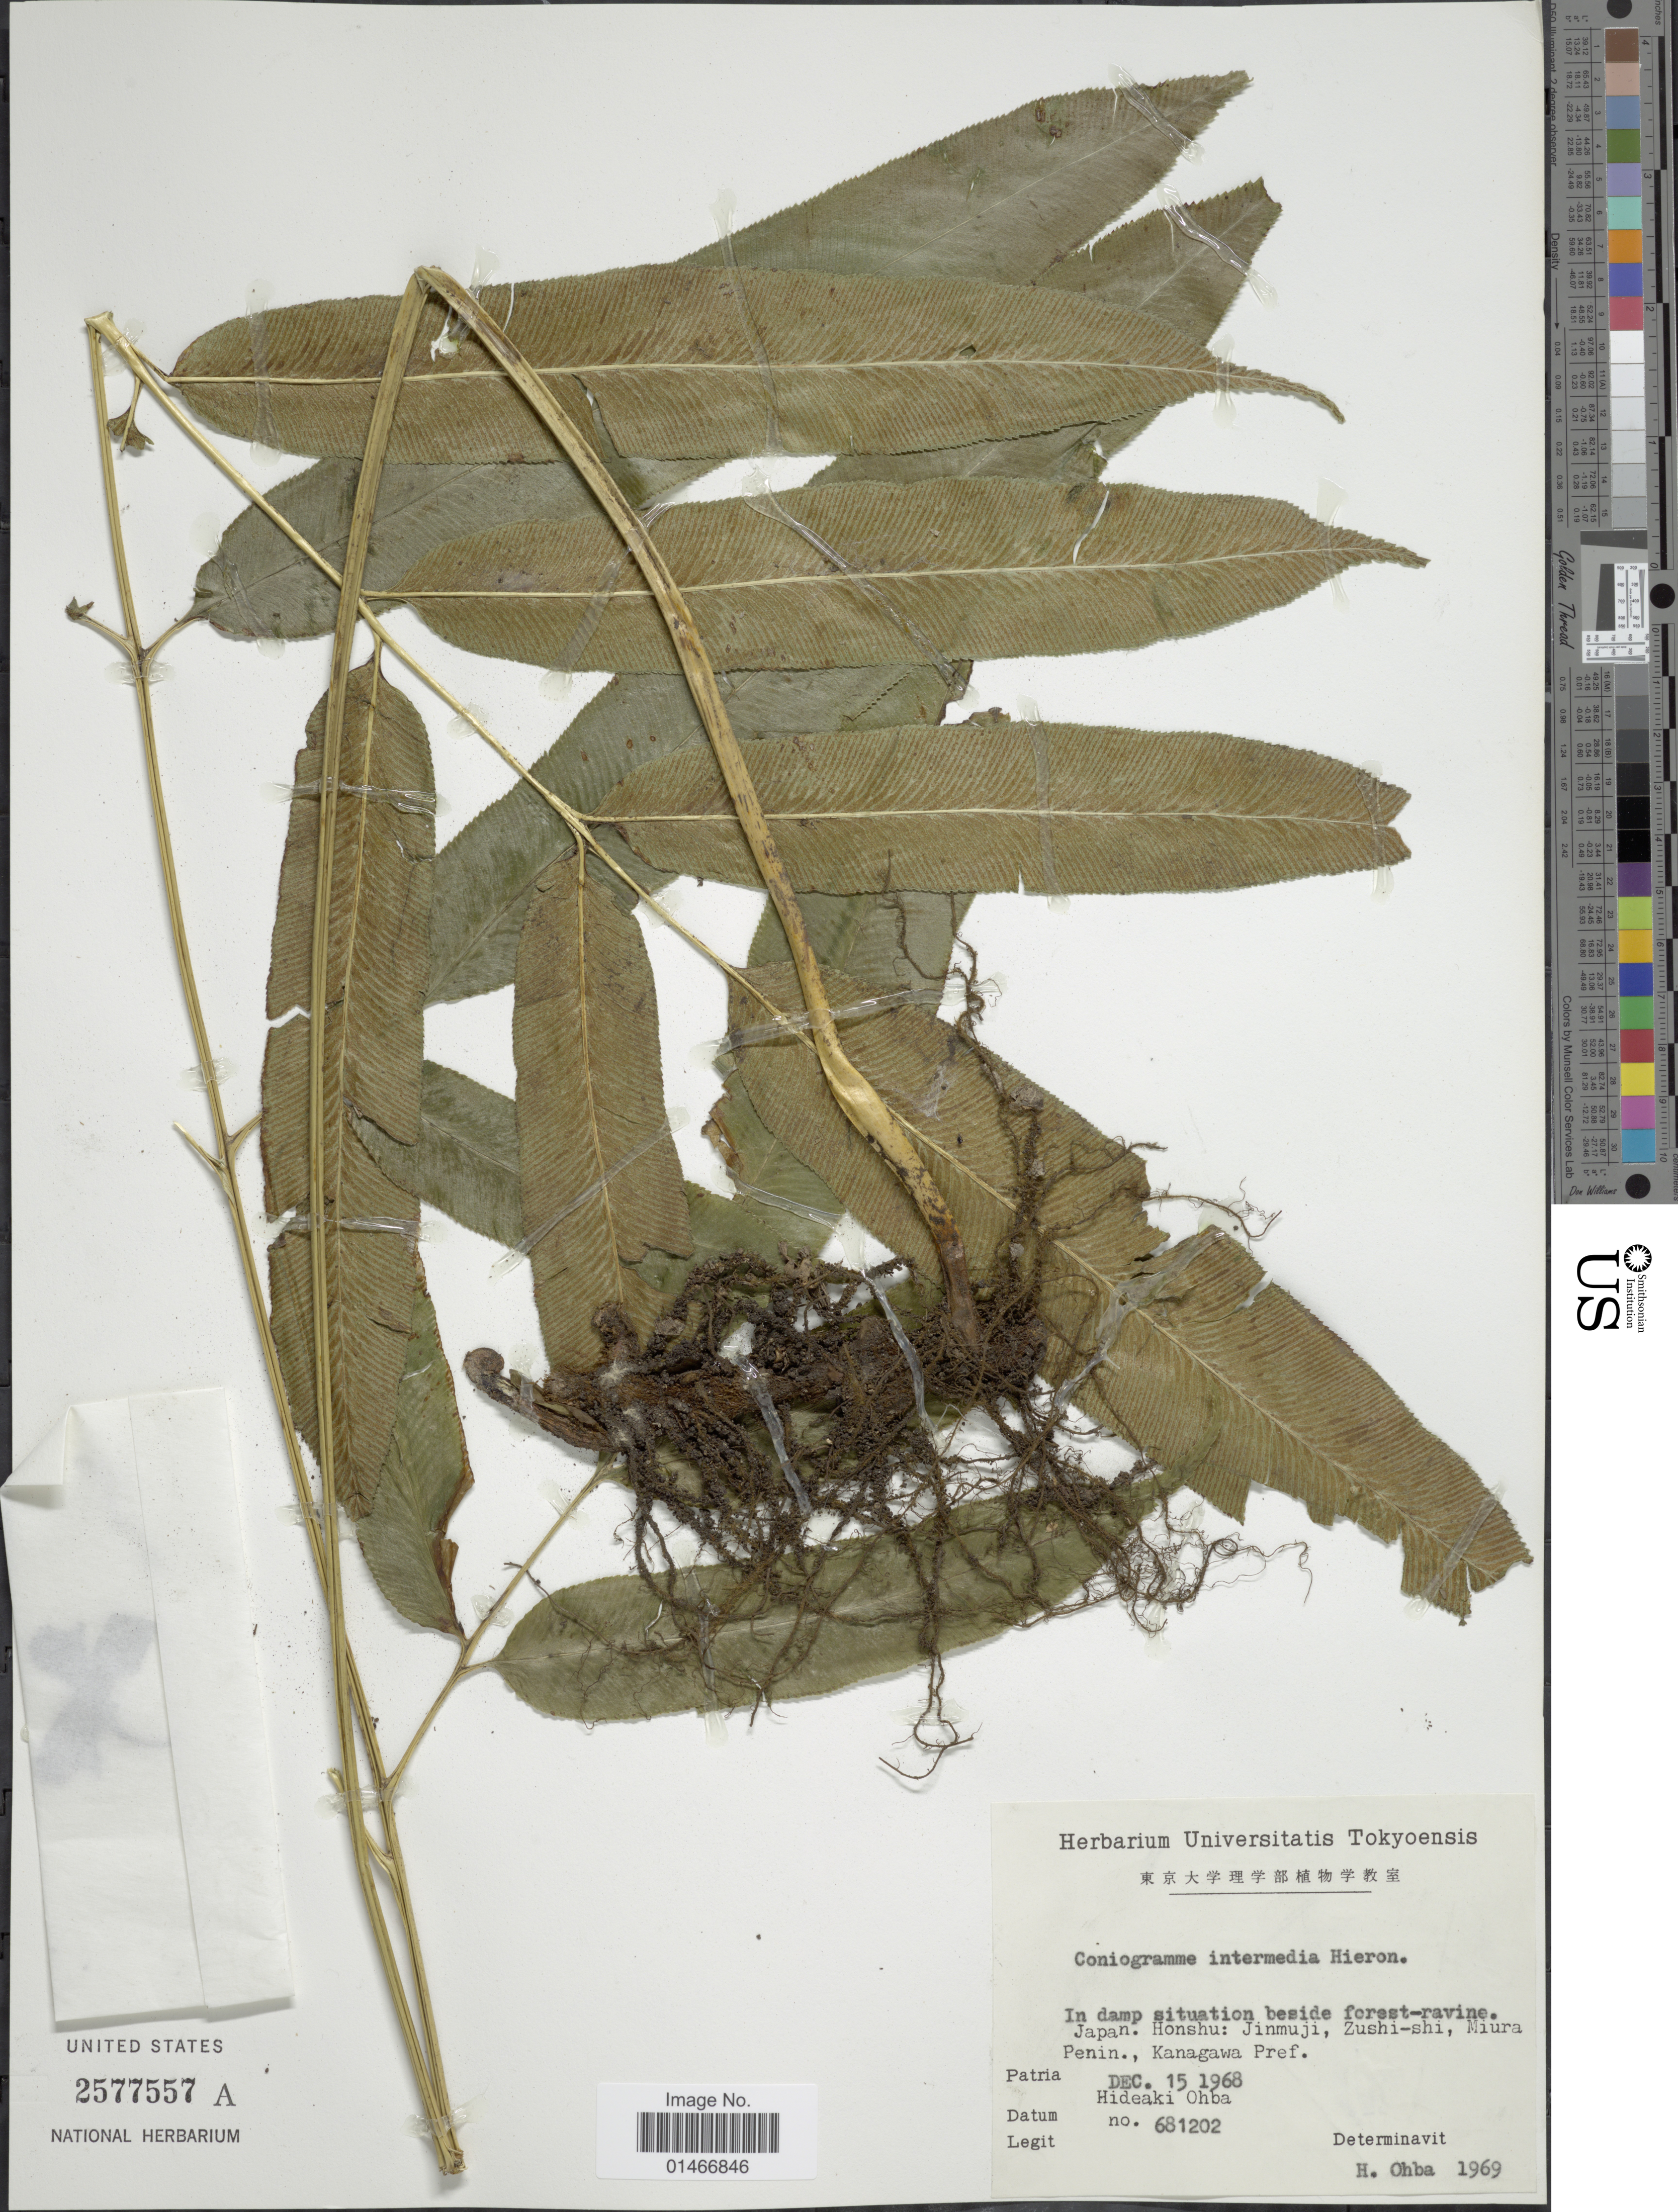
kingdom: Plantae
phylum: Tracheophyta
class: Polypodiopsida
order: Polypodiales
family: Pteridaceae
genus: Coniogramme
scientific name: Coniogramme intermedia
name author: Hieron.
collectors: H. Ohba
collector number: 681202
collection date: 1968-12-15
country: Japan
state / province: Kanagawa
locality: Honshu: Jinmuji, Zushi-shi, Miura Penin., Kanagawa Pref.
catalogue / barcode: US 2577557A